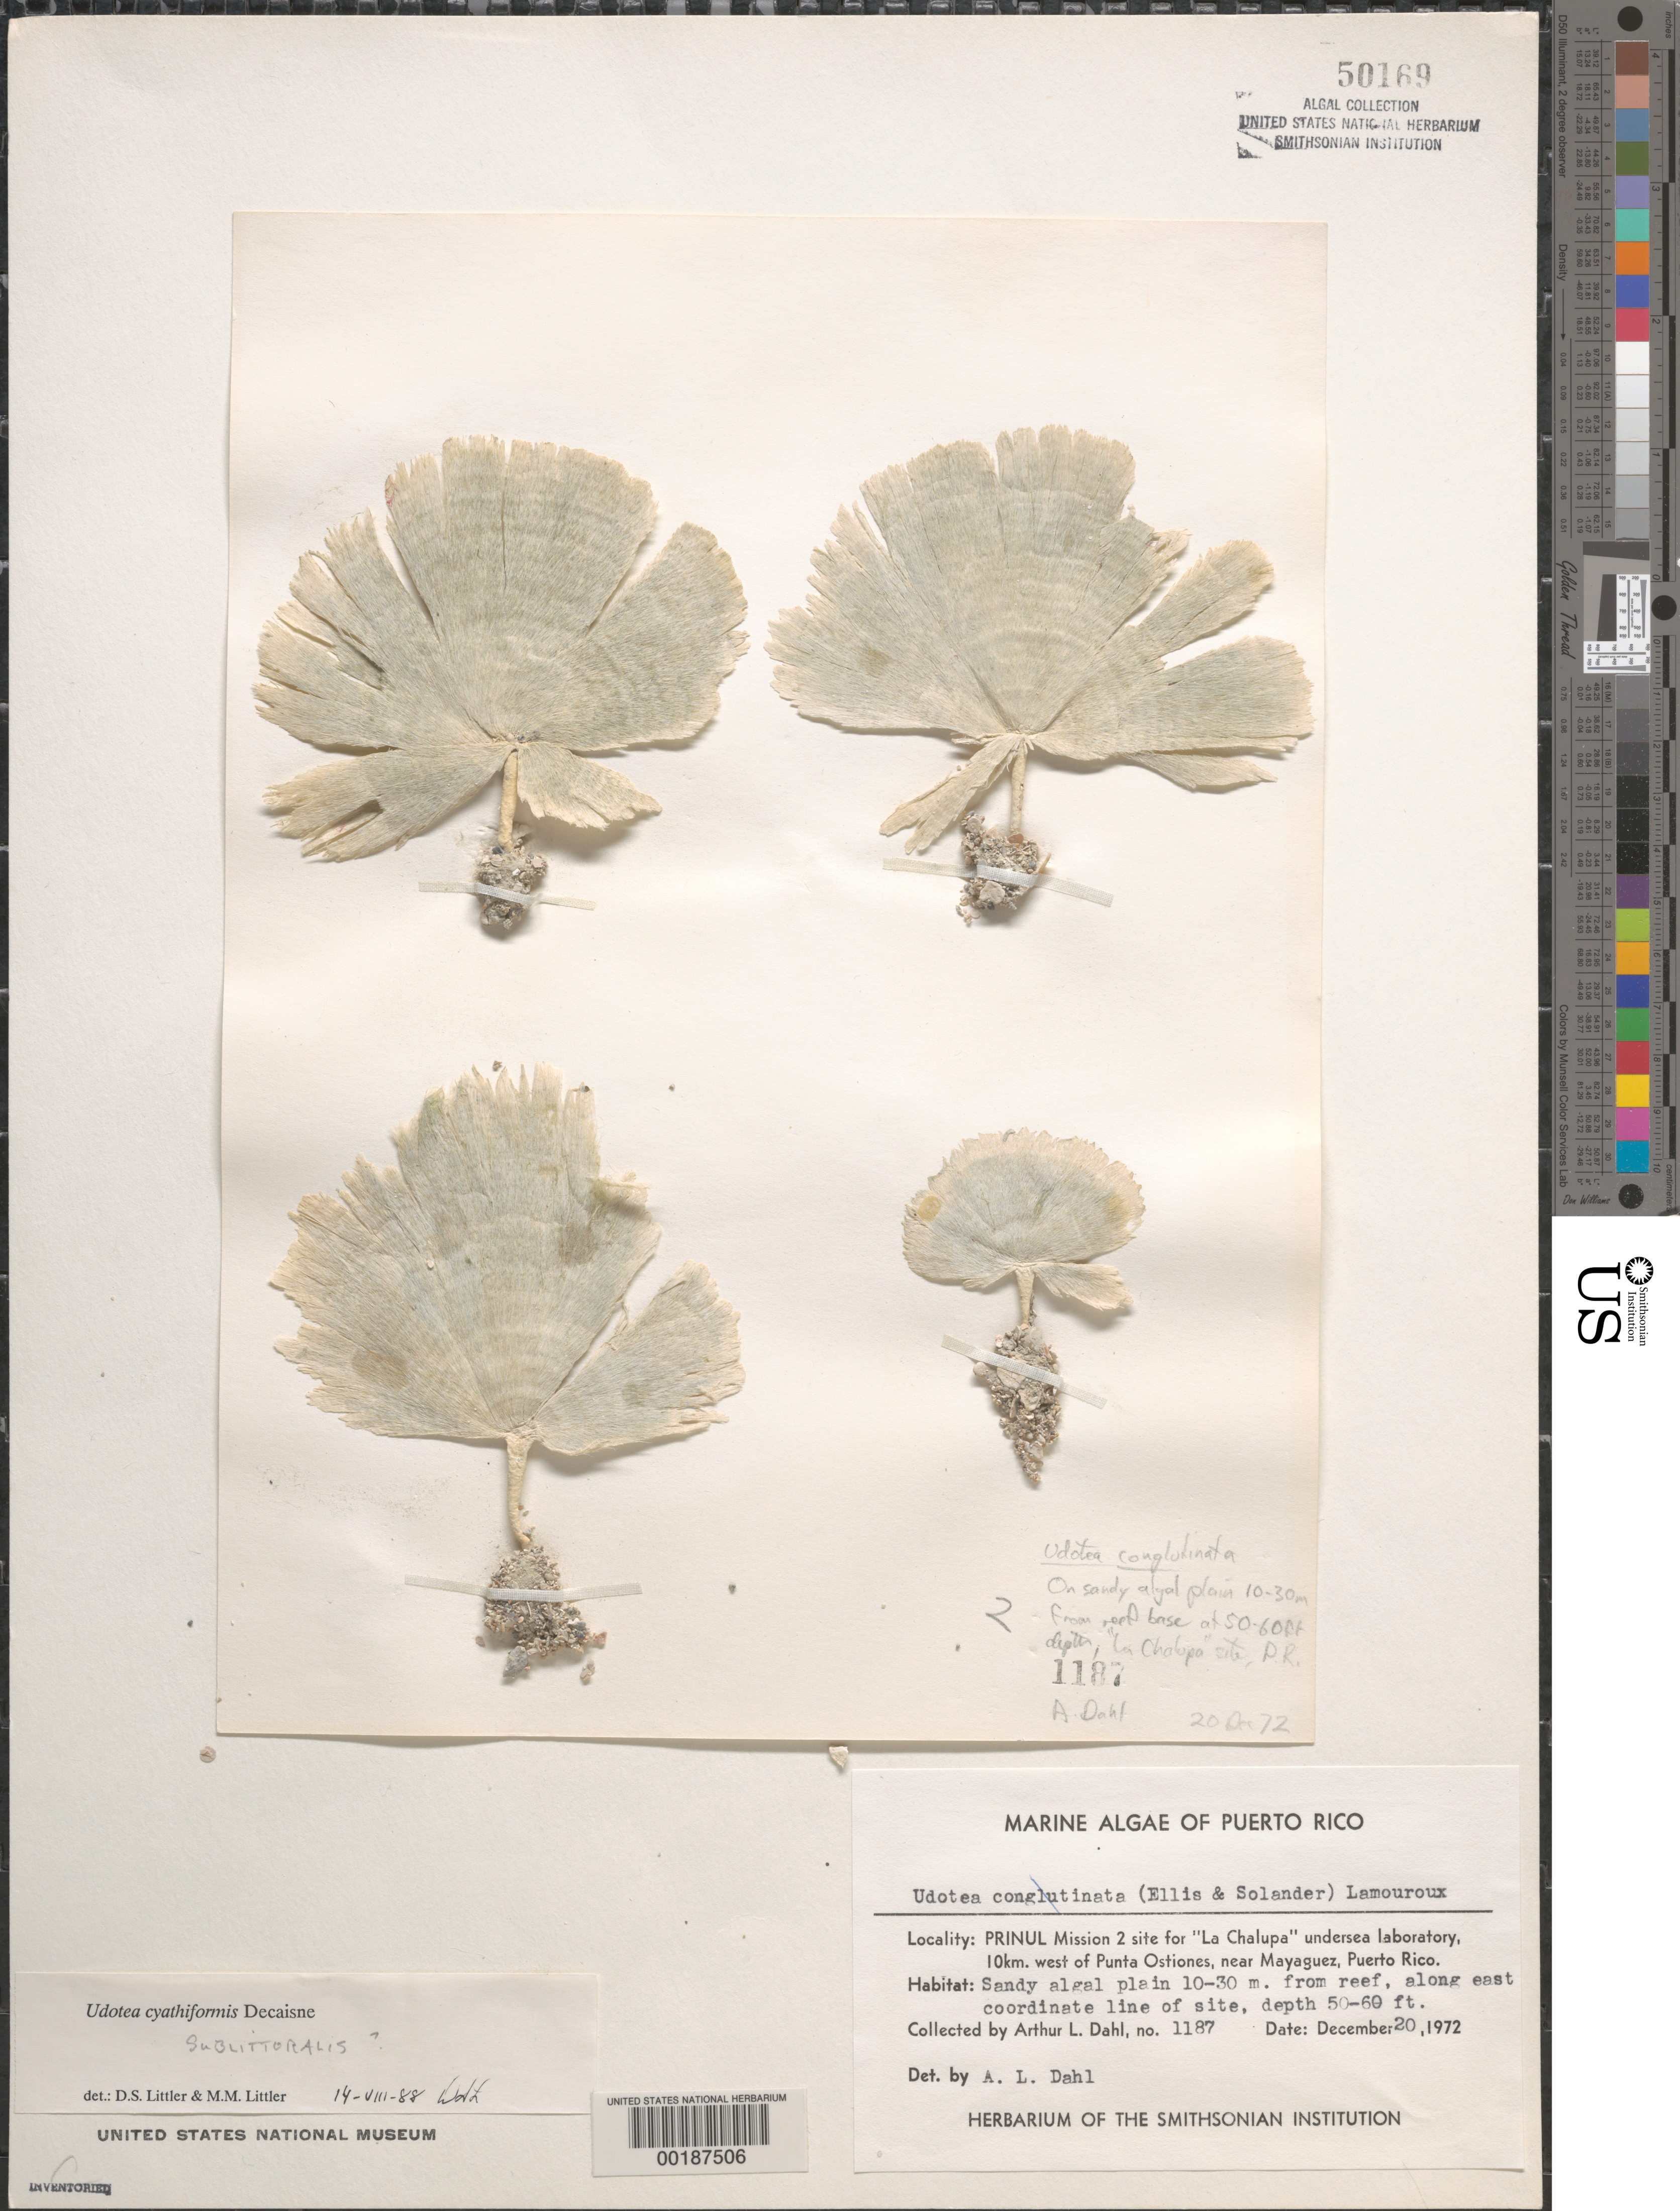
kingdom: Plantae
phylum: Chlorophyta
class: Ulvophyceae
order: Bryopsidales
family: Udoteaceae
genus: Udotea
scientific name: Udotea cyathiformis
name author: Decne.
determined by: Littler, D. S.; Littler, M. M.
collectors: A. Dahl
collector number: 1187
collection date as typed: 20 Dec 1972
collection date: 1972-12-20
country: Puerto Rico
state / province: Mayaguez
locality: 10 km off Punta Ostiones, near Mayaguez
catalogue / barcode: US 50169